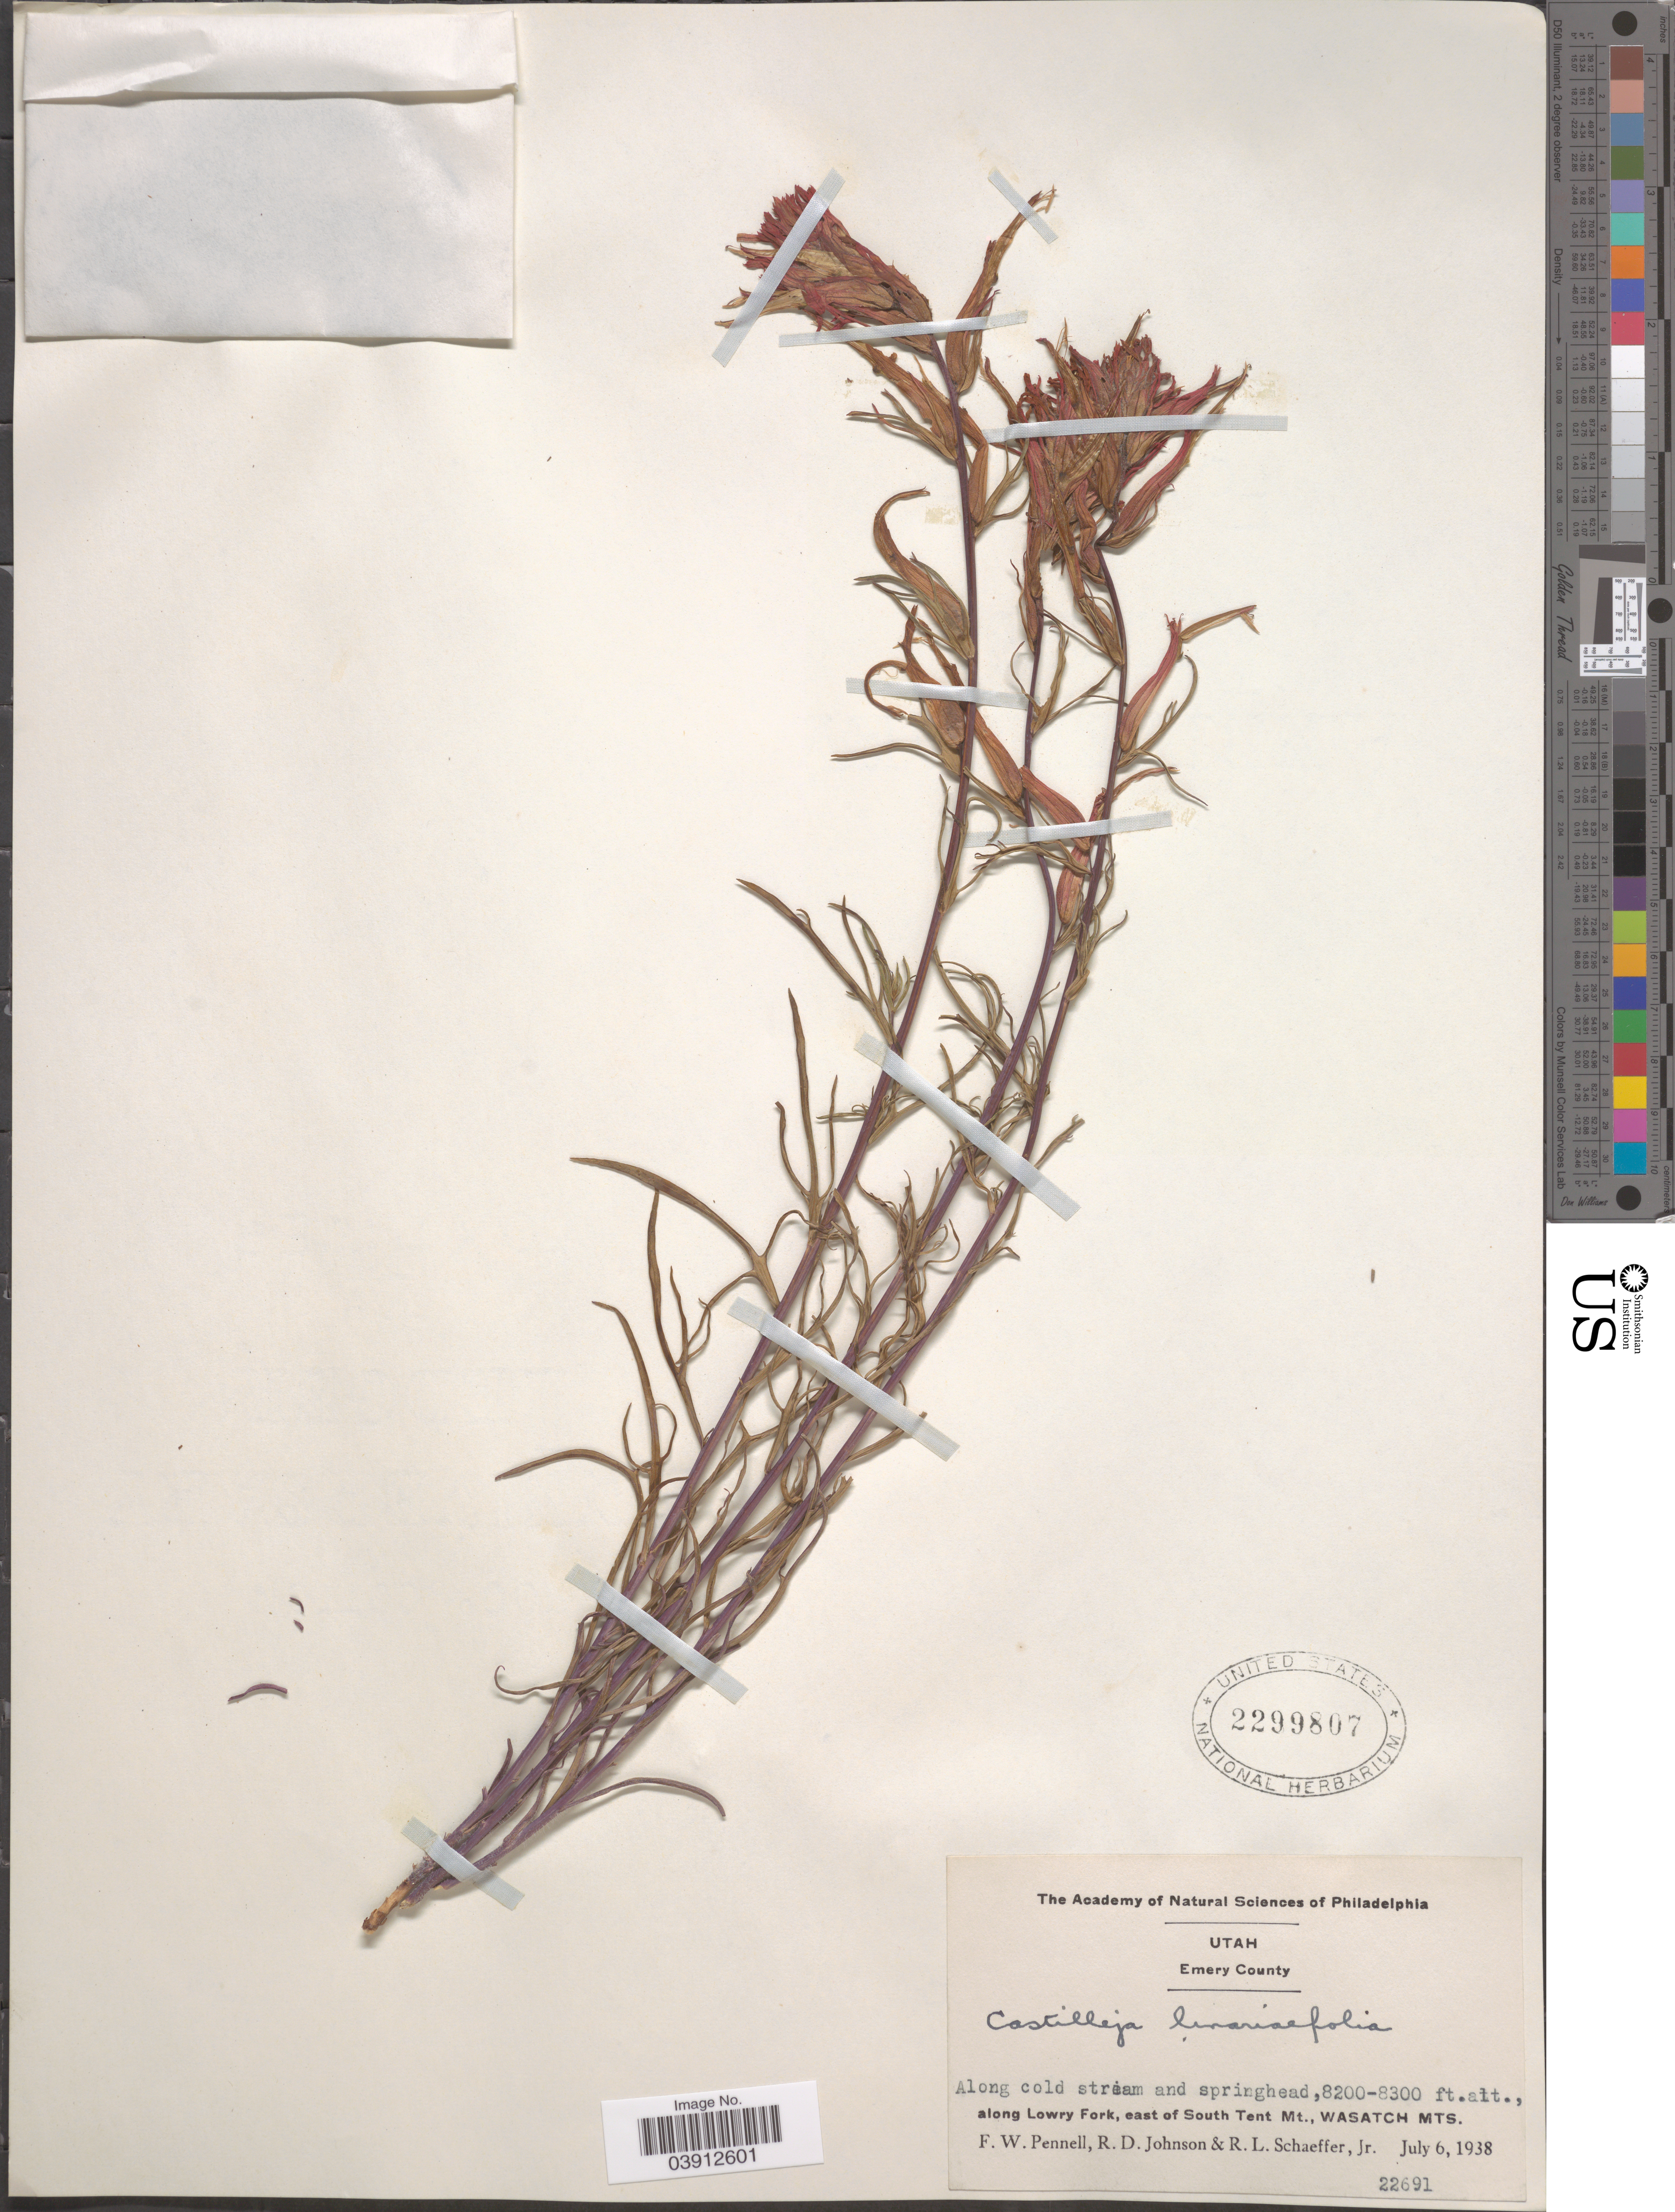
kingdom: Plantae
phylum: Tracheophyta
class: Magnoliopsida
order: Lamiales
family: Orobanchaceae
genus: Castilleja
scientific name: Castilleja linariifolia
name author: Benth.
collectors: F. W. Pennell, R. D. Johnson & R. L. Schaeffer Jr.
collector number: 22691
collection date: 1938-07-06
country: United States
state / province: Utah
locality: Emery County. Along Lowry Fork, east of South Tent Mt., Wasatch Mts.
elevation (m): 2499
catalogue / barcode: US 2299807